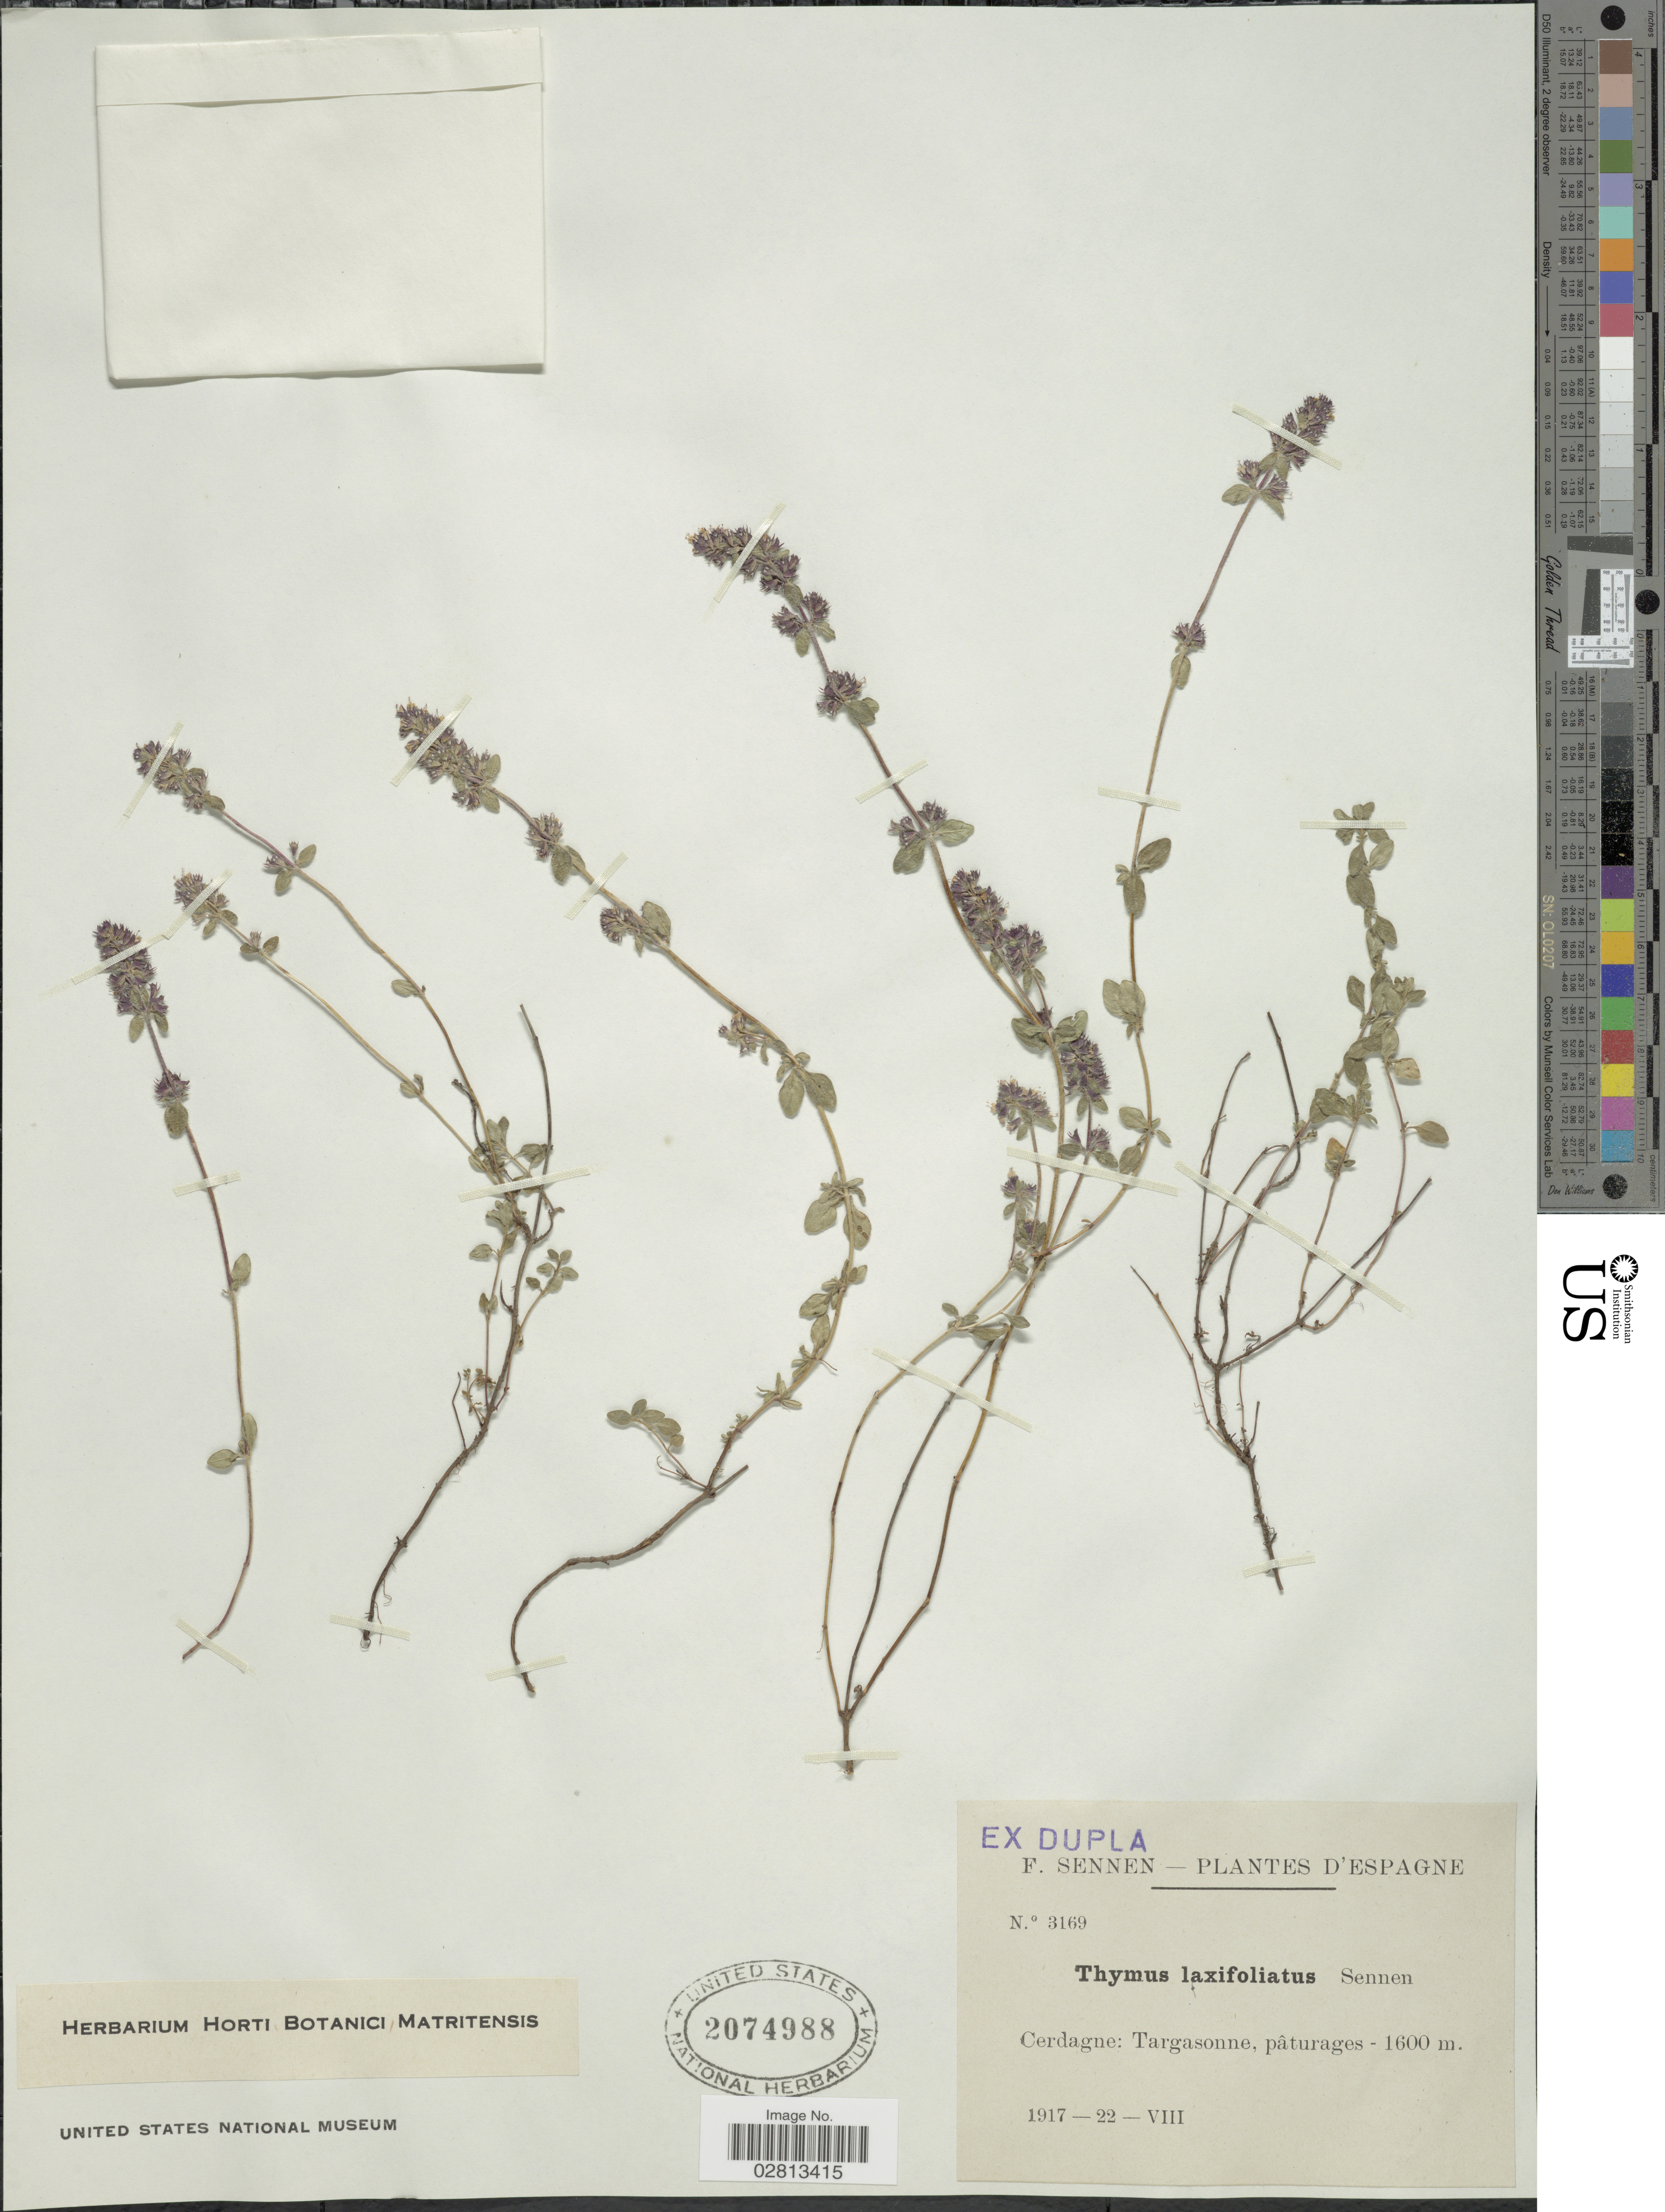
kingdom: Plantae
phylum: Tracheophyta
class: Magnoliopsida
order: Lamiales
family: Lamiaceae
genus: Thymus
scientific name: Thymus pulegioides subsp. pannonicus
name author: (All.) Kerguélen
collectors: E. Sennen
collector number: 3169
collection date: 1917-08-22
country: Spain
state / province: Islas Baleares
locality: Espagne. Cerdagne: Targasonne, pâturages.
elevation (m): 1600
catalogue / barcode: US 2074988